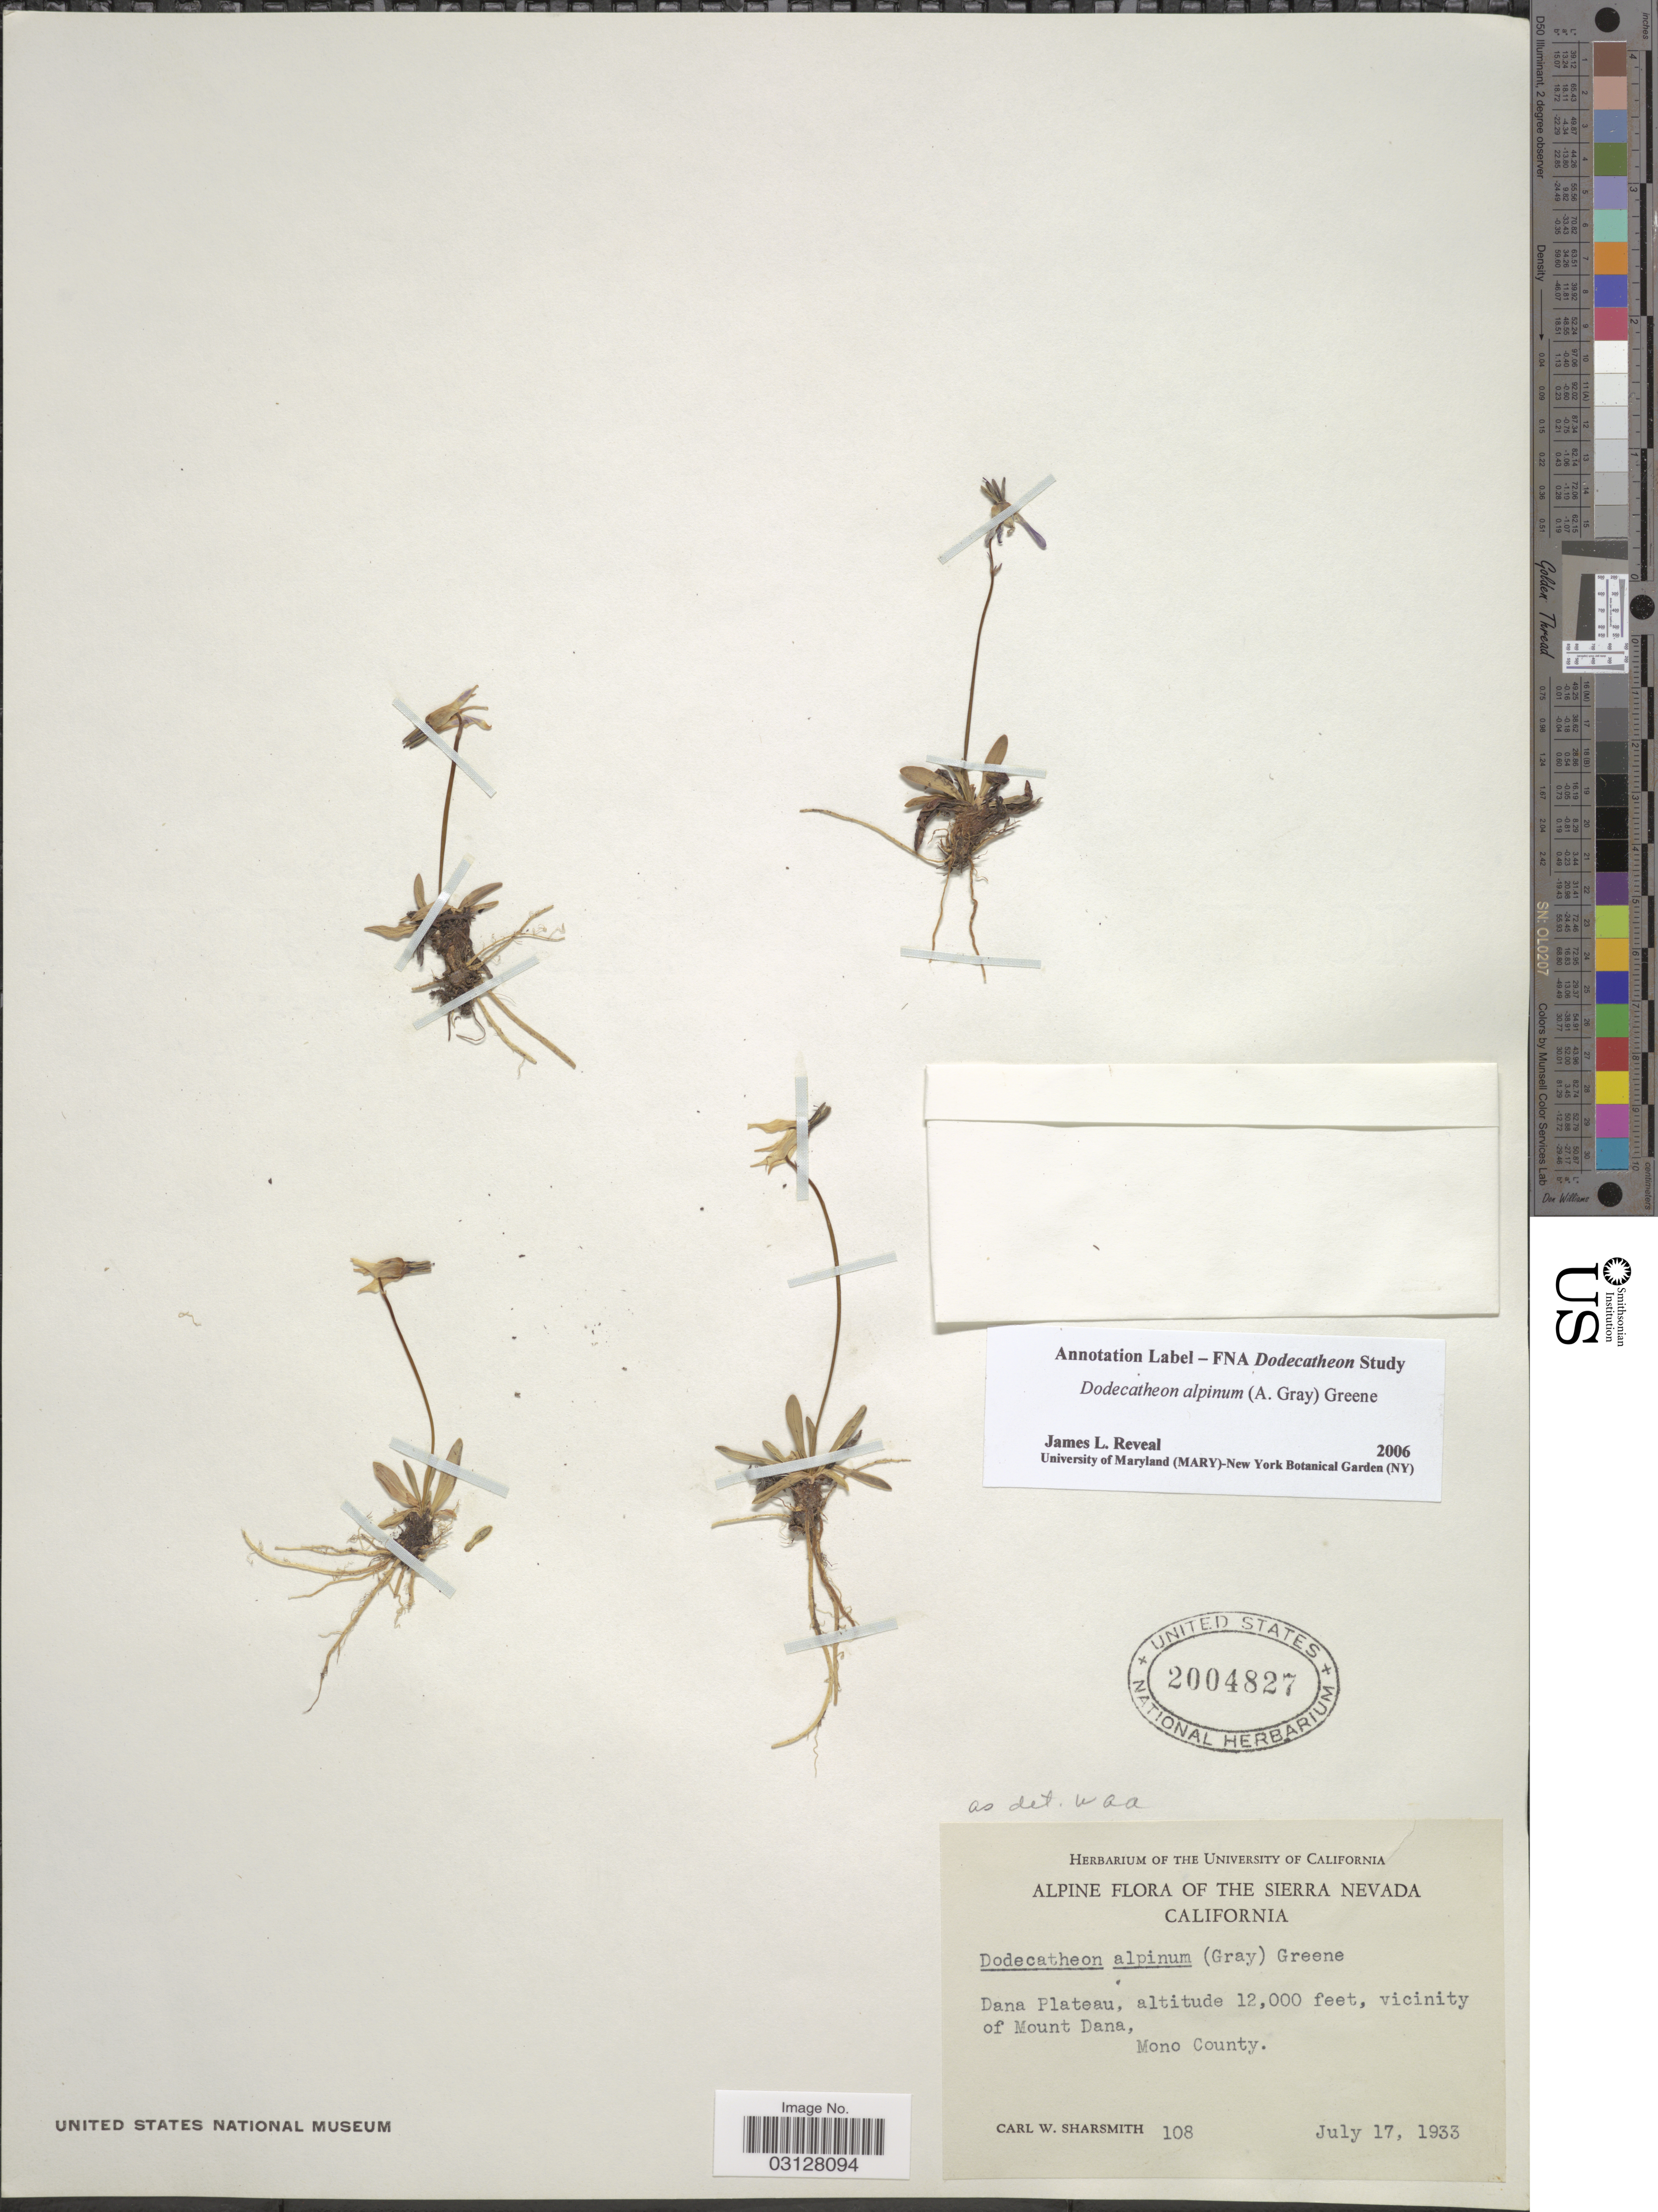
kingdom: Plantae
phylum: Tracheophyta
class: Magnoliopsida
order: Ericales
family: Primulaceae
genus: Dodecatheon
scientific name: Dodecatheon alpinum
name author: (A. Gray) Greene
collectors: C. Sharsmith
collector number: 108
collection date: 1933-07-17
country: United States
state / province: California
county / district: Mono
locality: Alpine Flora of the Sierra Nevada. Dana Plateau, vicinity of Mount Dana, Mono County.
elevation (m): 3658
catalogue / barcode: US 2004827